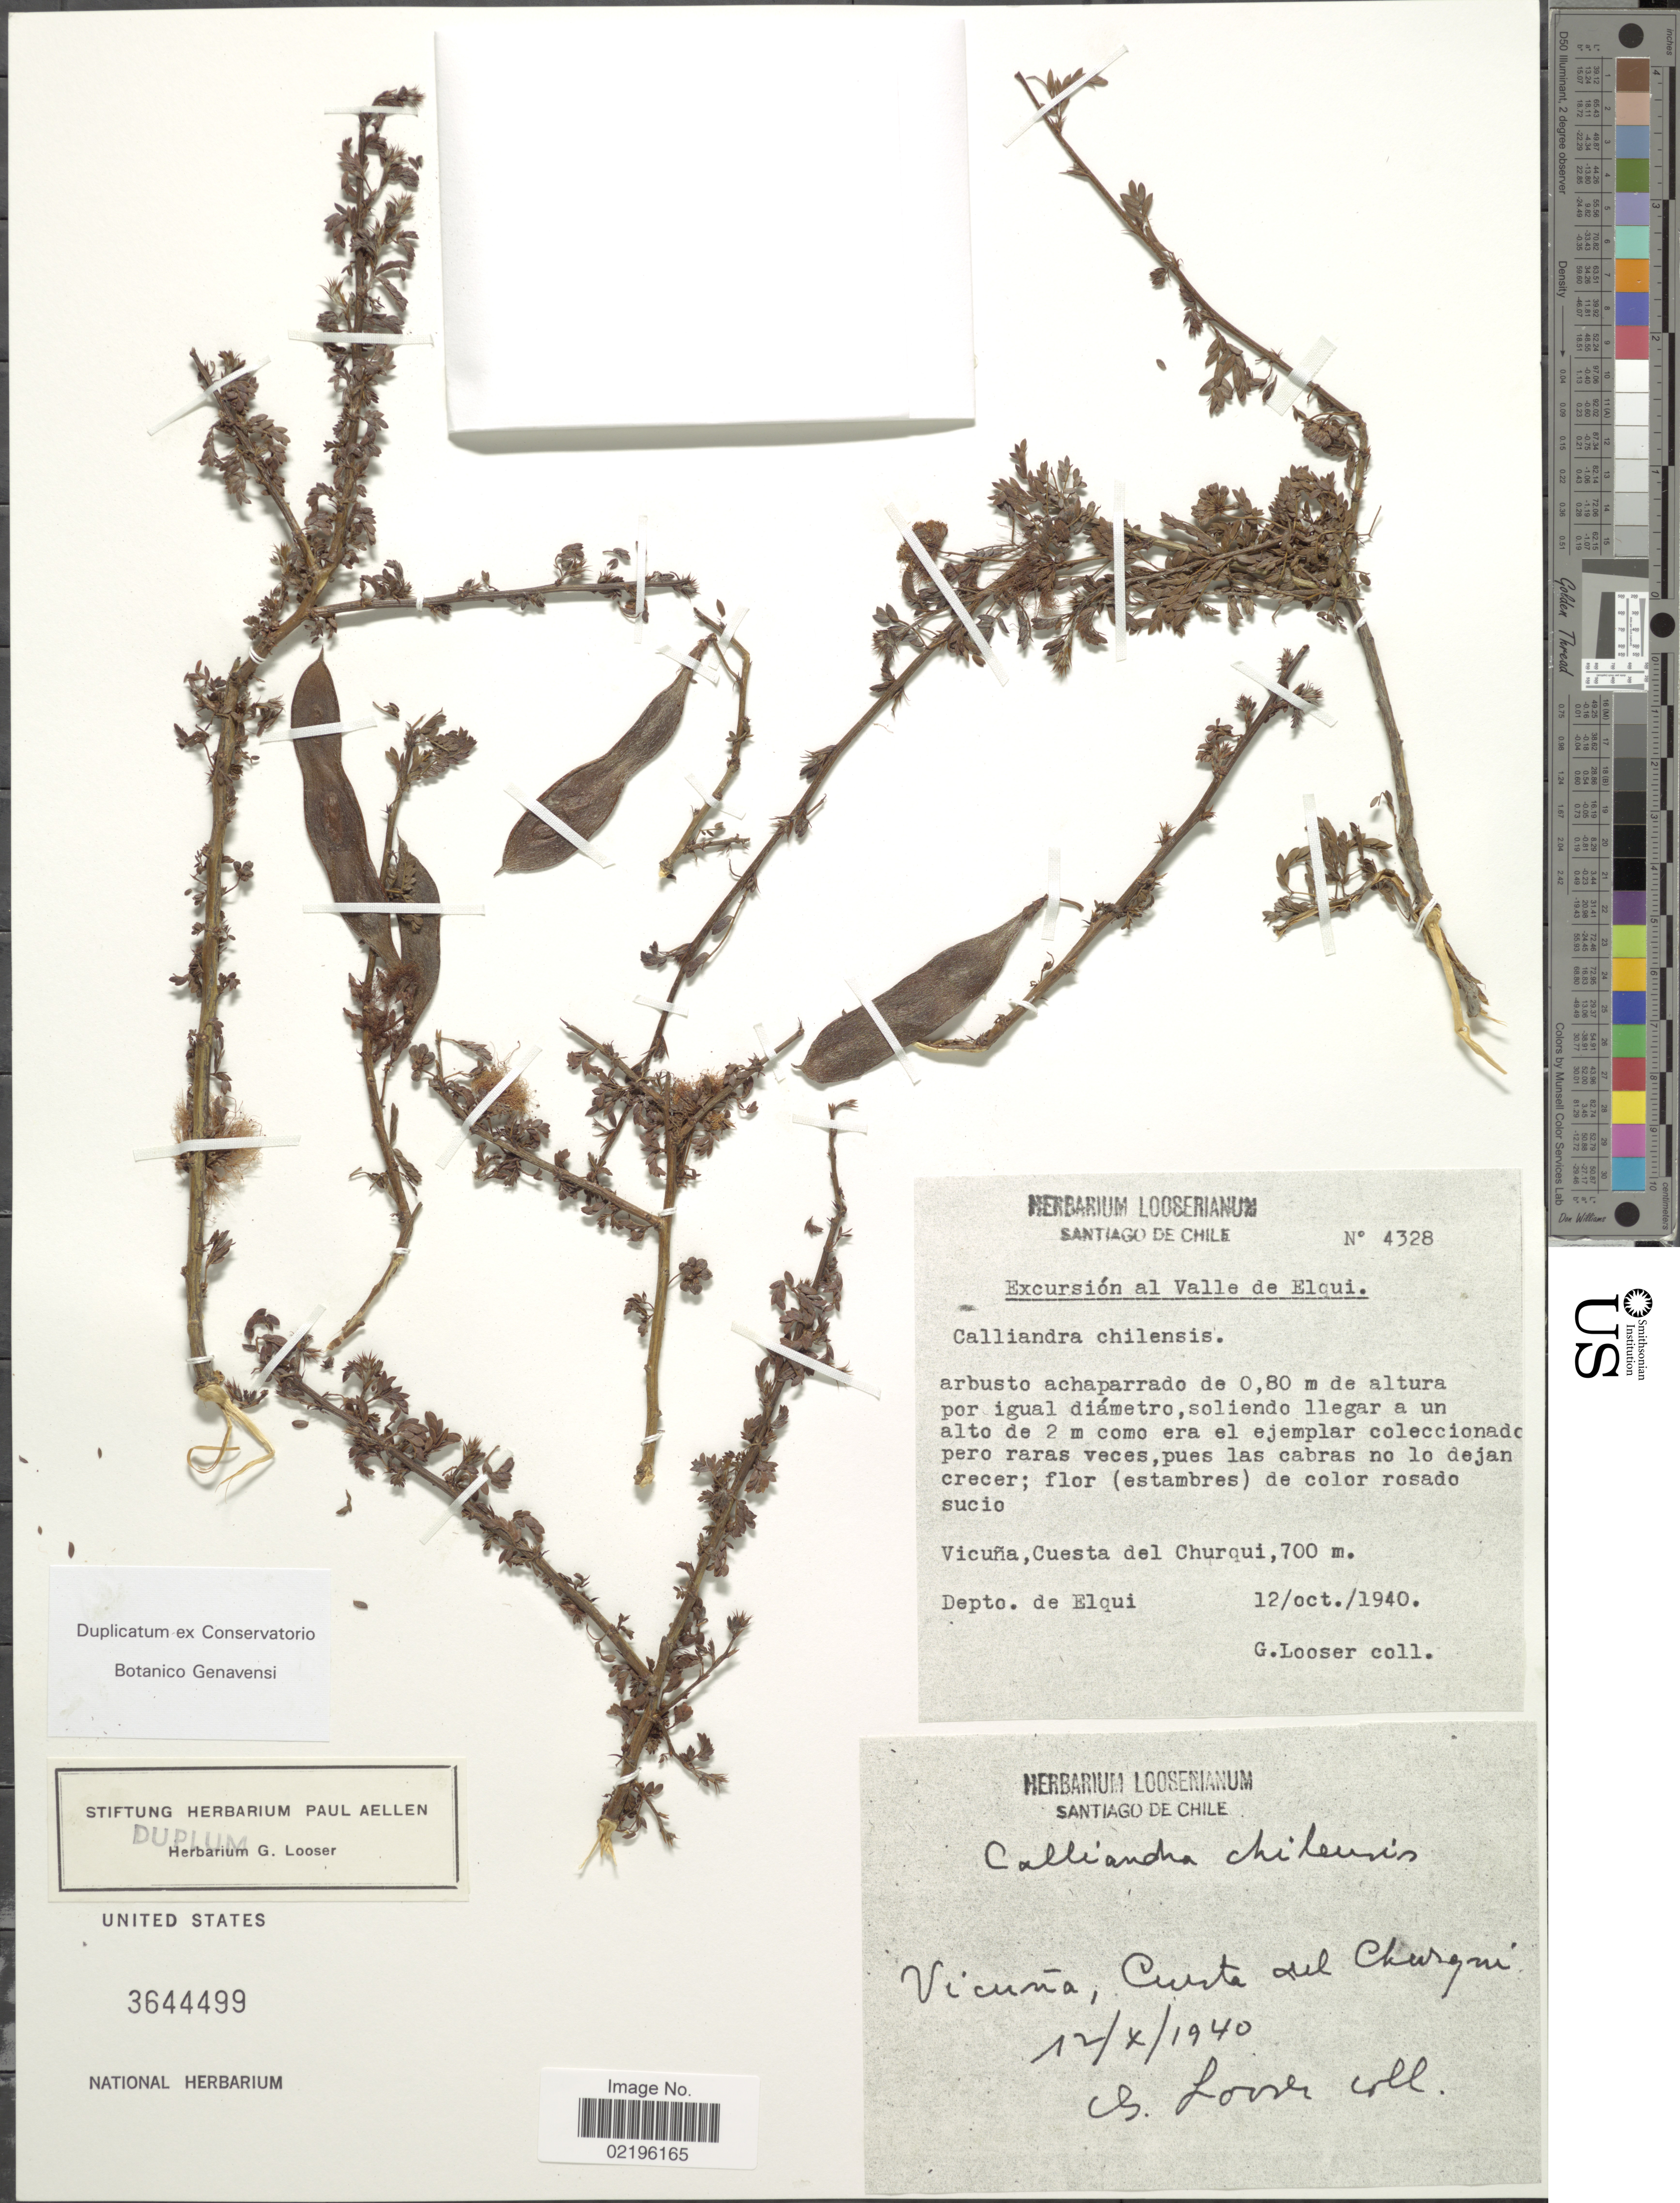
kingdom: Plantae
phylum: Tracheophyta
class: Magnoliopsida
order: Fabales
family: Fabaceae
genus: Calliandra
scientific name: Calliandra chilensis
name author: Benth.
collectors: G. Looser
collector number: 4328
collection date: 1940-10-12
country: Chile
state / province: Región Metropolitana (RM)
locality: Santiago de Chile, Vicuna, Cuesta del Churqui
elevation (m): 700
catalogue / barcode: US 3644499